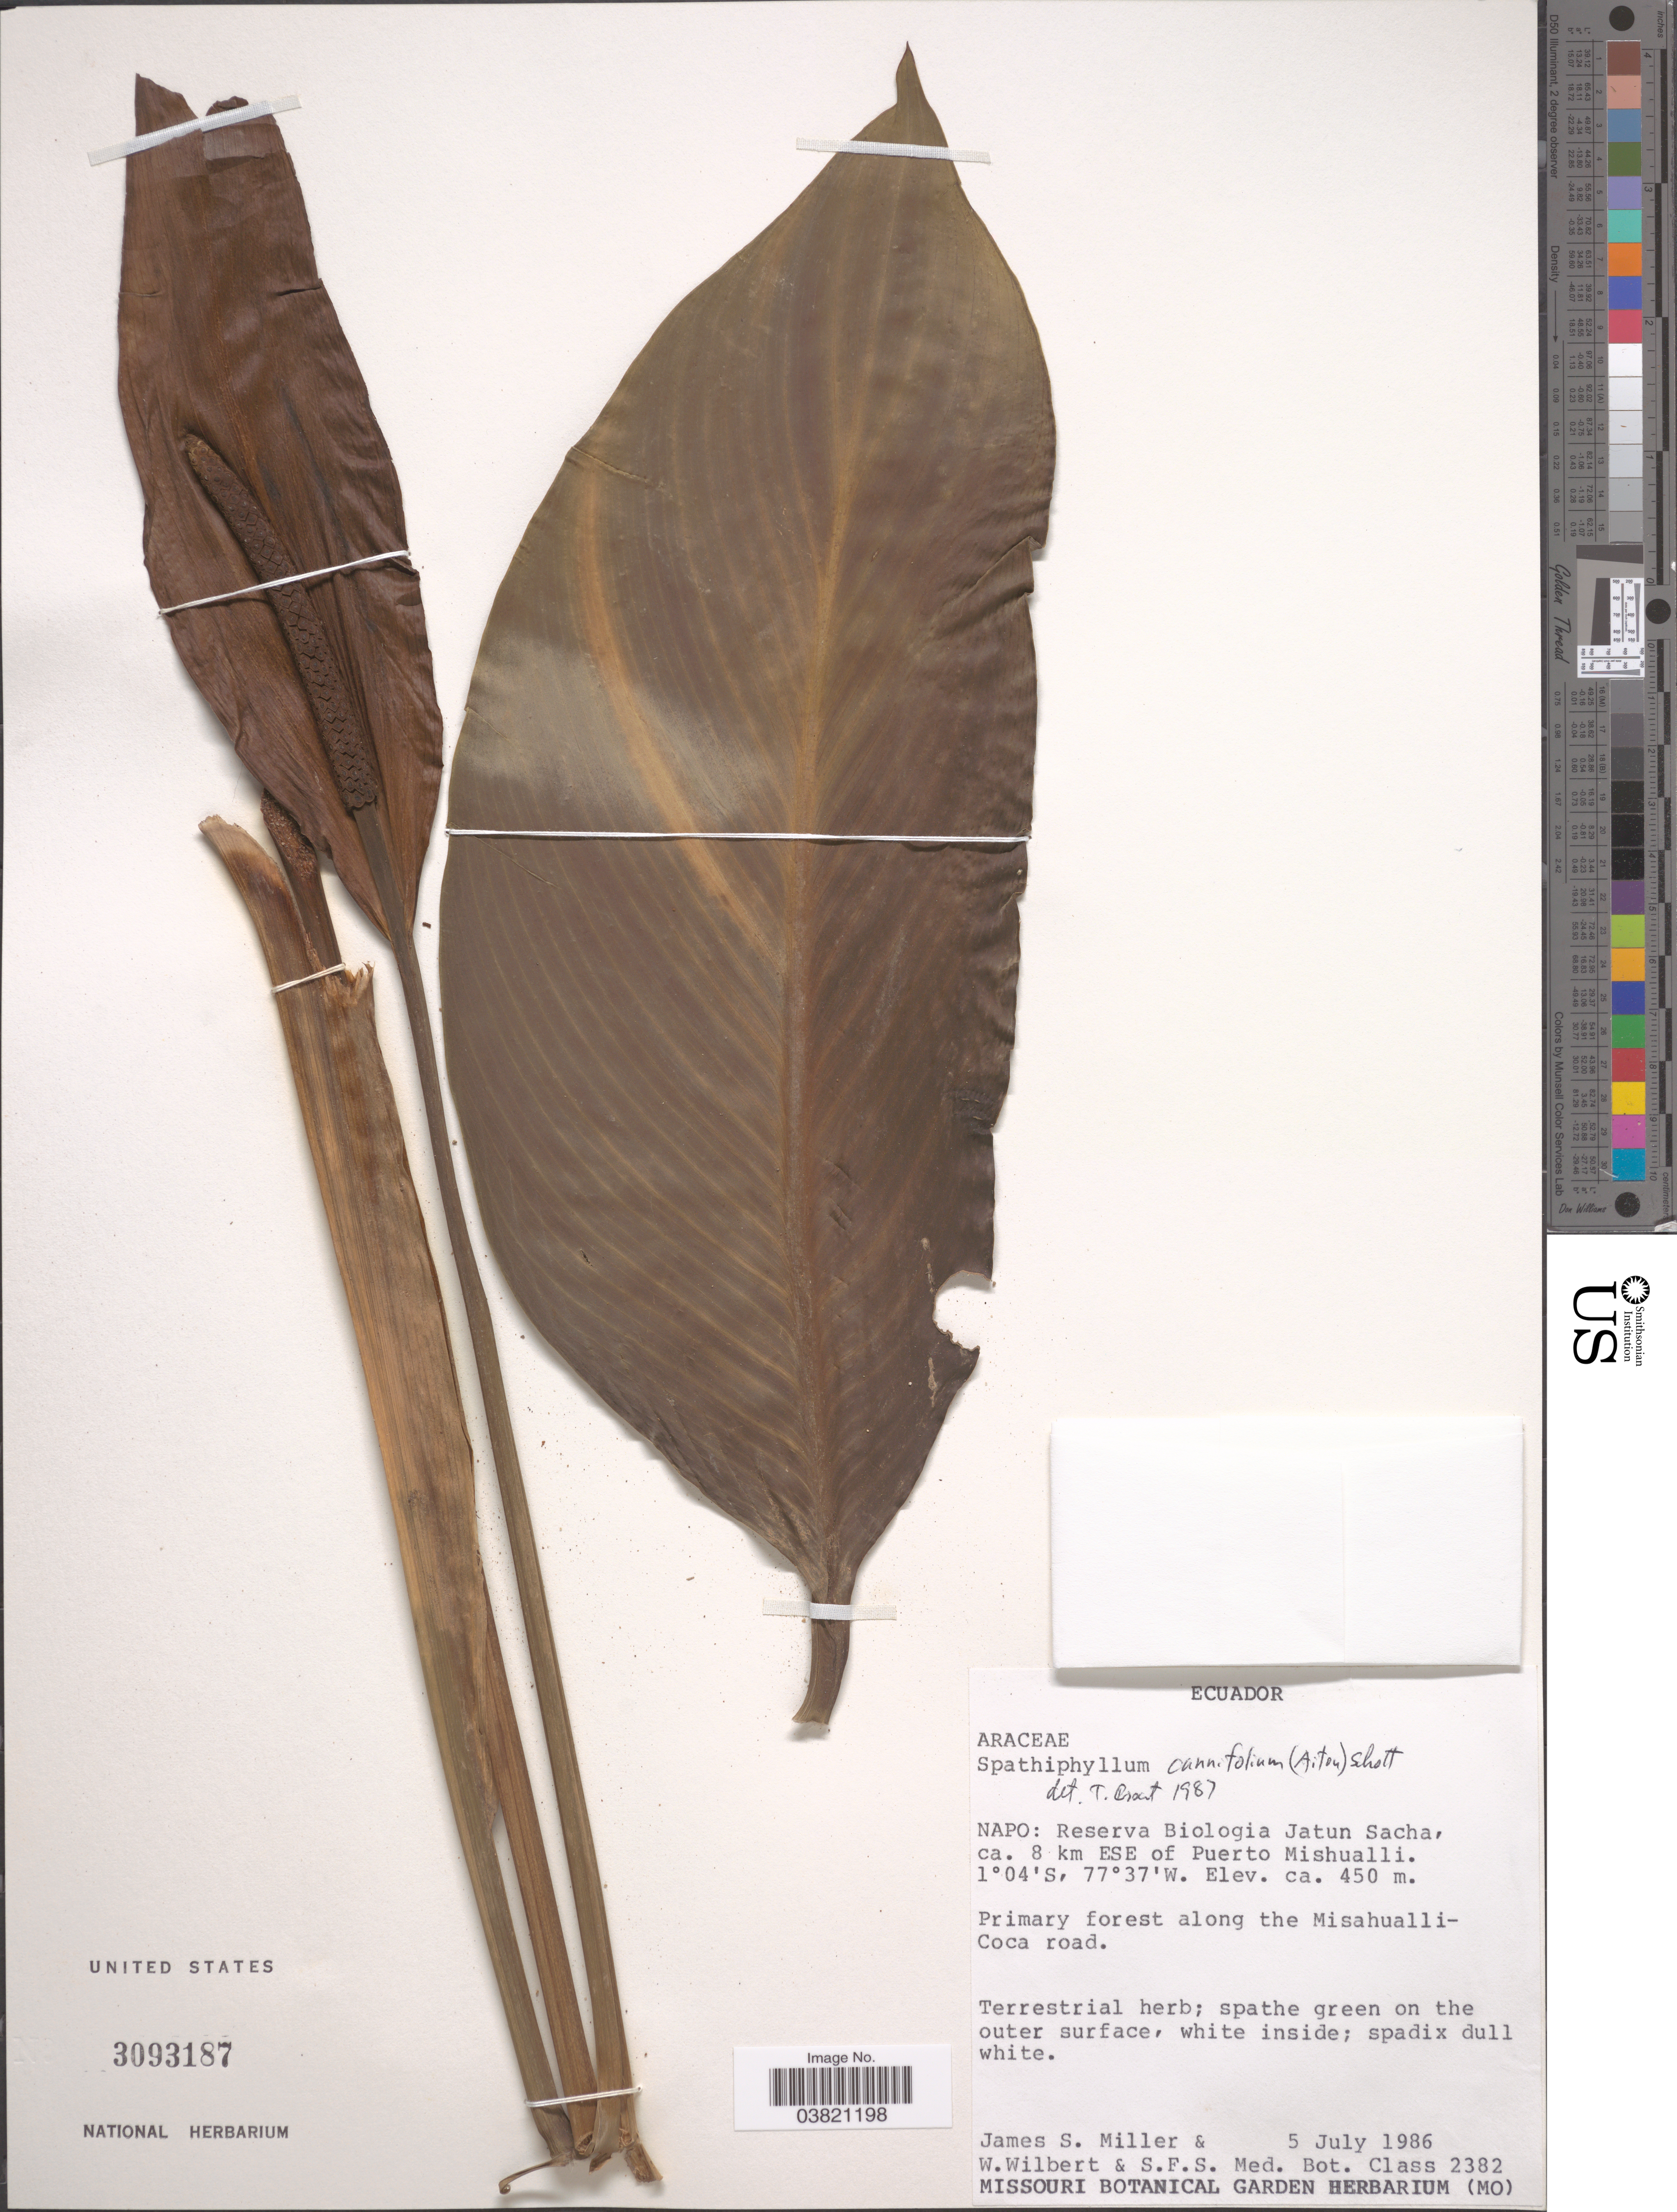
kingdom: Plantae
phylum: Tracheophyta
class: Liliopsida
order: Alismatales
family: Araceae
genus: Spathiphyllum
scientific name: Spathiphyllum cannifolium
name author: (Dryand. ex Sims) Schott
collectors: J. S. Miller, W. Wilbert & S. F. S. Med. Bot. Class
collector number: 2382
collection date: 1986-07-05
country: Ecuador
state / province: Napo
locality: Reserva Biologica Jatun Sacha, ca. 8 km ESE of Puerto Mishualli. Along the Misahualli-Coca road.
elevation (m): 450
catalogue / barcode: US 3093187